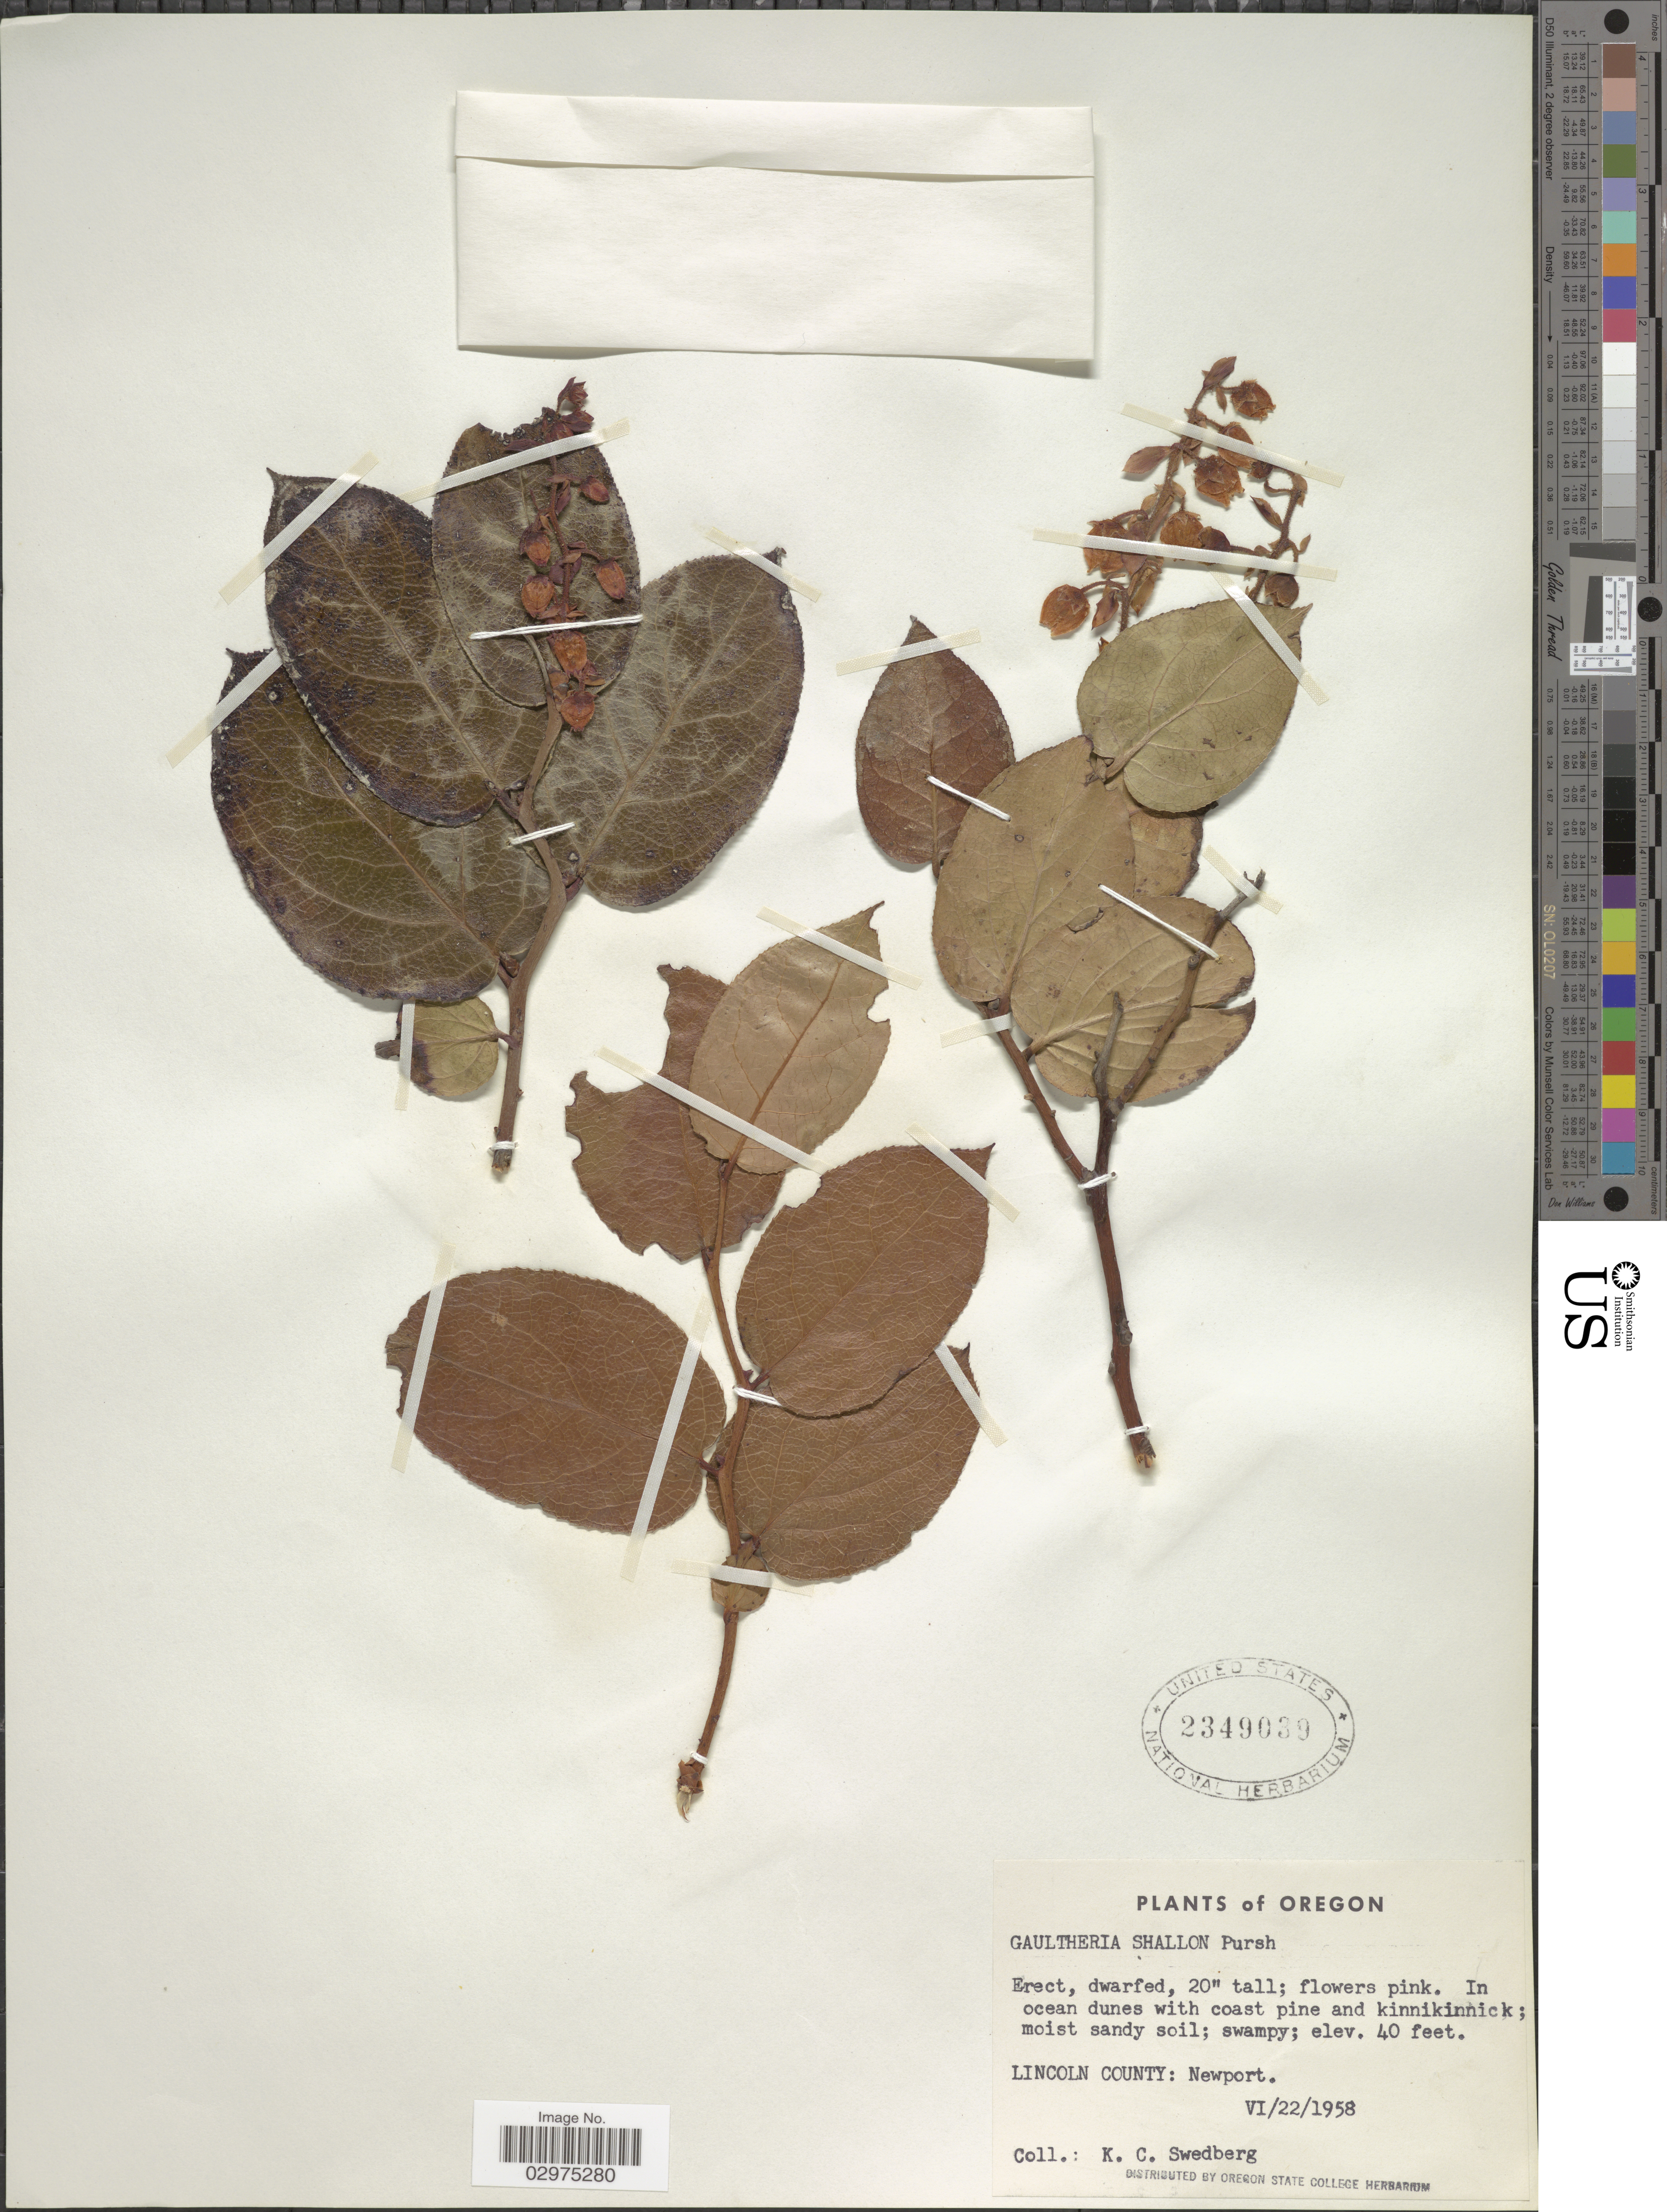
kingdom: Plantae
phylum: Tracheophyta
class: Magnoliopsida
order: Ericales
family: Ericaceae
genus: Gaultheria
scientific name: Gaultheria shallon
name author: Pursh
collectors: K. Swedberg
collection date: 1958-06-22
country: United States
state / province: Oregon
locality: Lincoln County: Newport.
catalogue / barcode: US 2349039